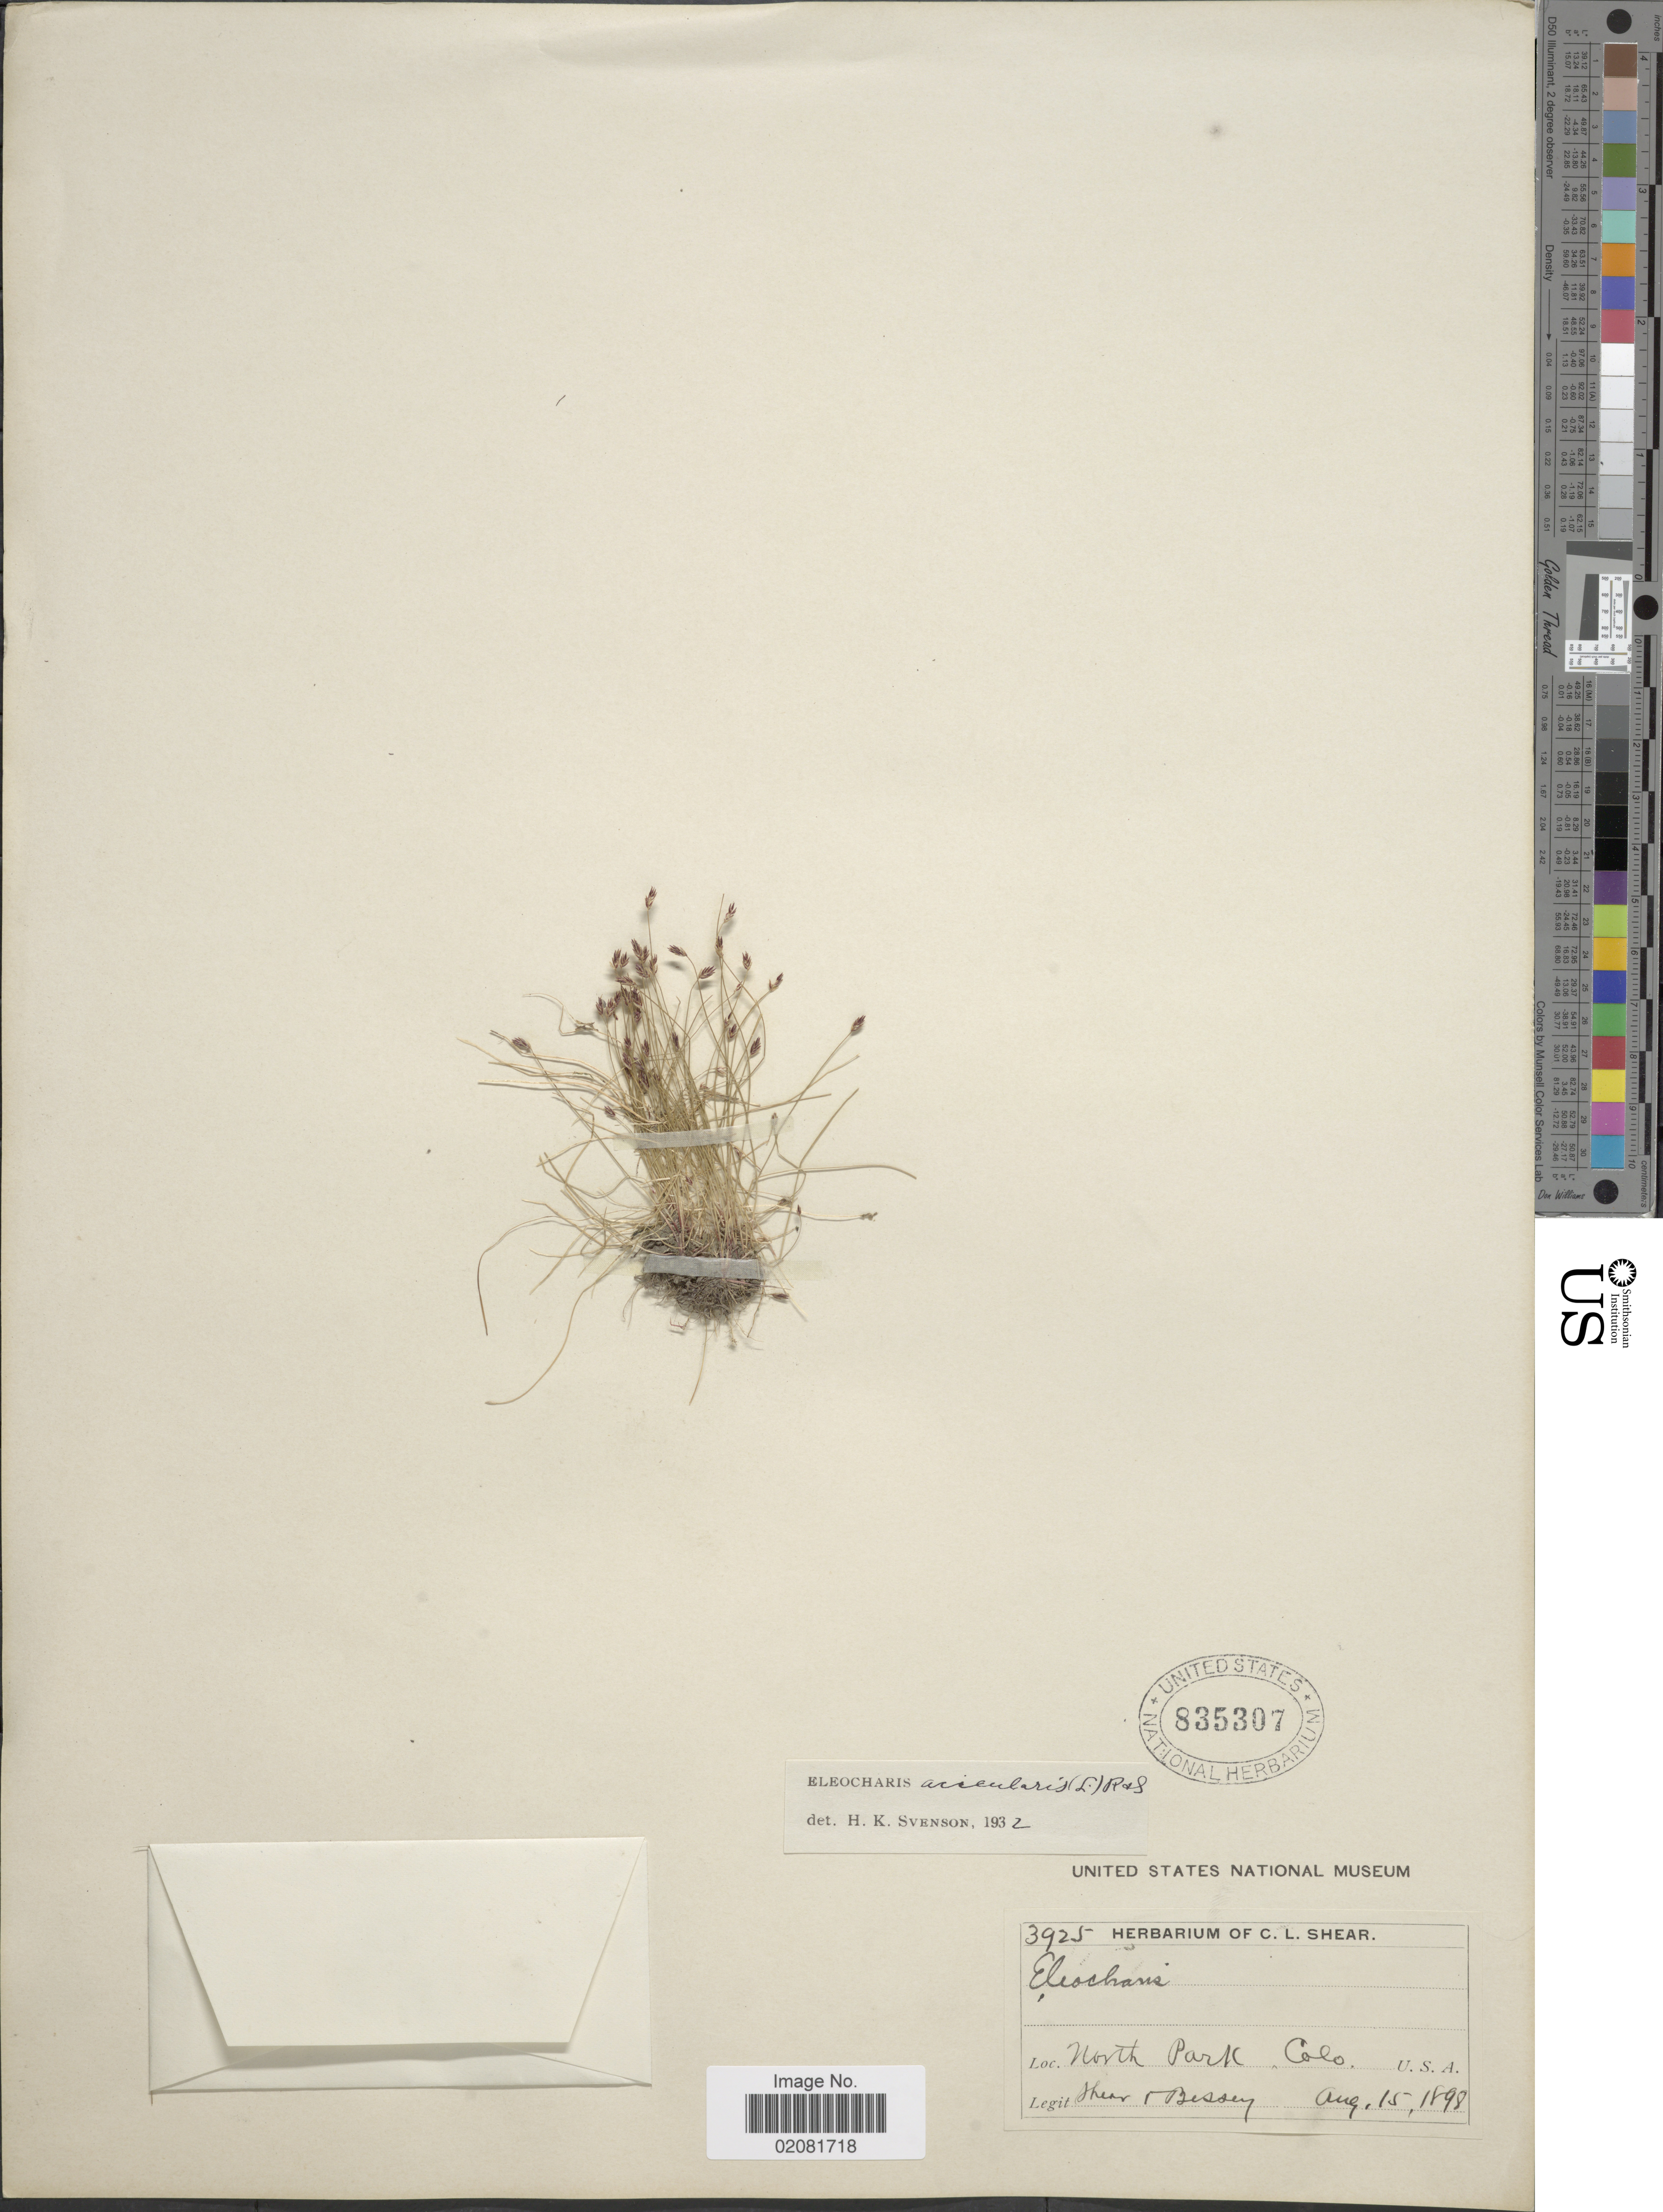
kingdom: Plantae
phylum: Tracheophyta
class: Liliopsida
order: Poales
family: Cyperaceae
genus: Eleocharis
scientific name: Eleocharis acicularis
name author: (L.) Roem. & Schult.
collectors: -- Shear & -. Bessey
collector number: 3925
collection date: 1898-08-15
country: United States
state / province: Colorado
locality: North Park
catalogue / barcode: US 835307